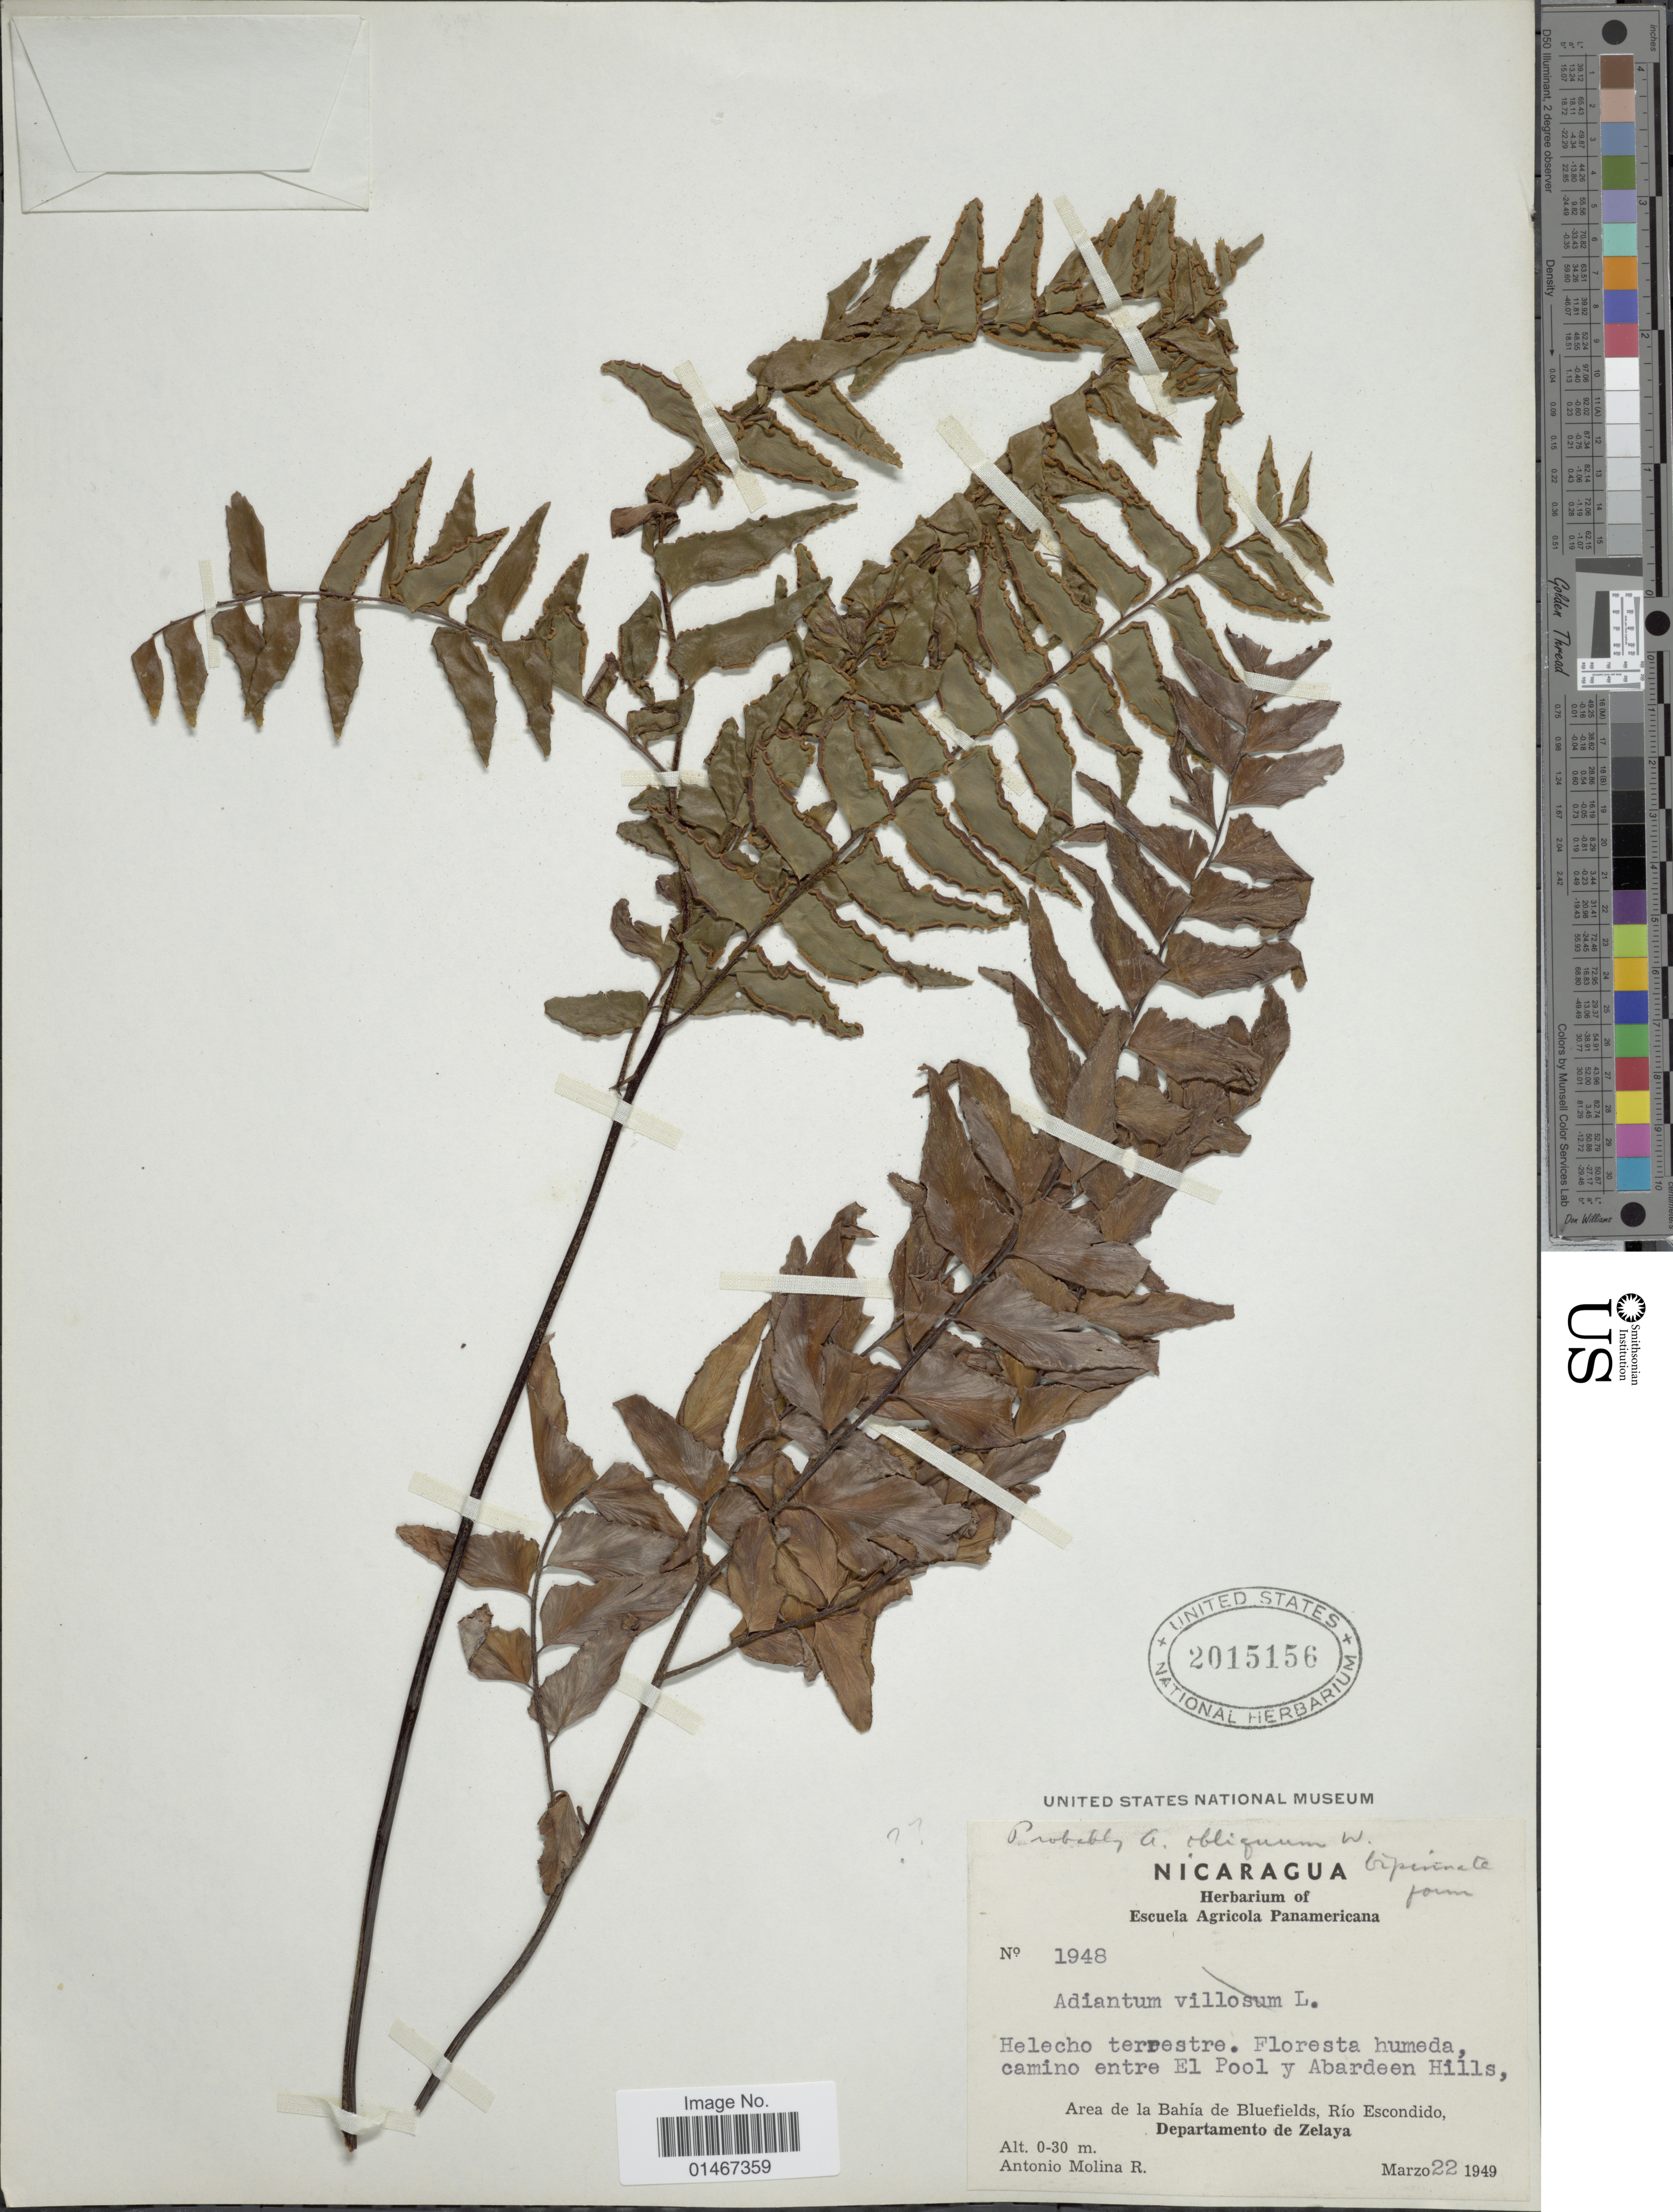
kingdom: Plantae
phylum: Tracheophyta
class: Polypodiopsida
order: Polypodiales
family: Pteridaceae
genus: Adiantum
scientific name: Adiantum obliquum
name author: Willd.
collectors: A. Molina R.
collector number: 1948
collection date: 1949-03-22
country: Nicaragua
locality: Floresta humeda, camino entre El Pool y Abardeen Hills, Area de la Bahia de Bluefields, Rio Escondido, Departamento de Zelaya.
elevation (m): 0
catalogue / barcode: US 2015156